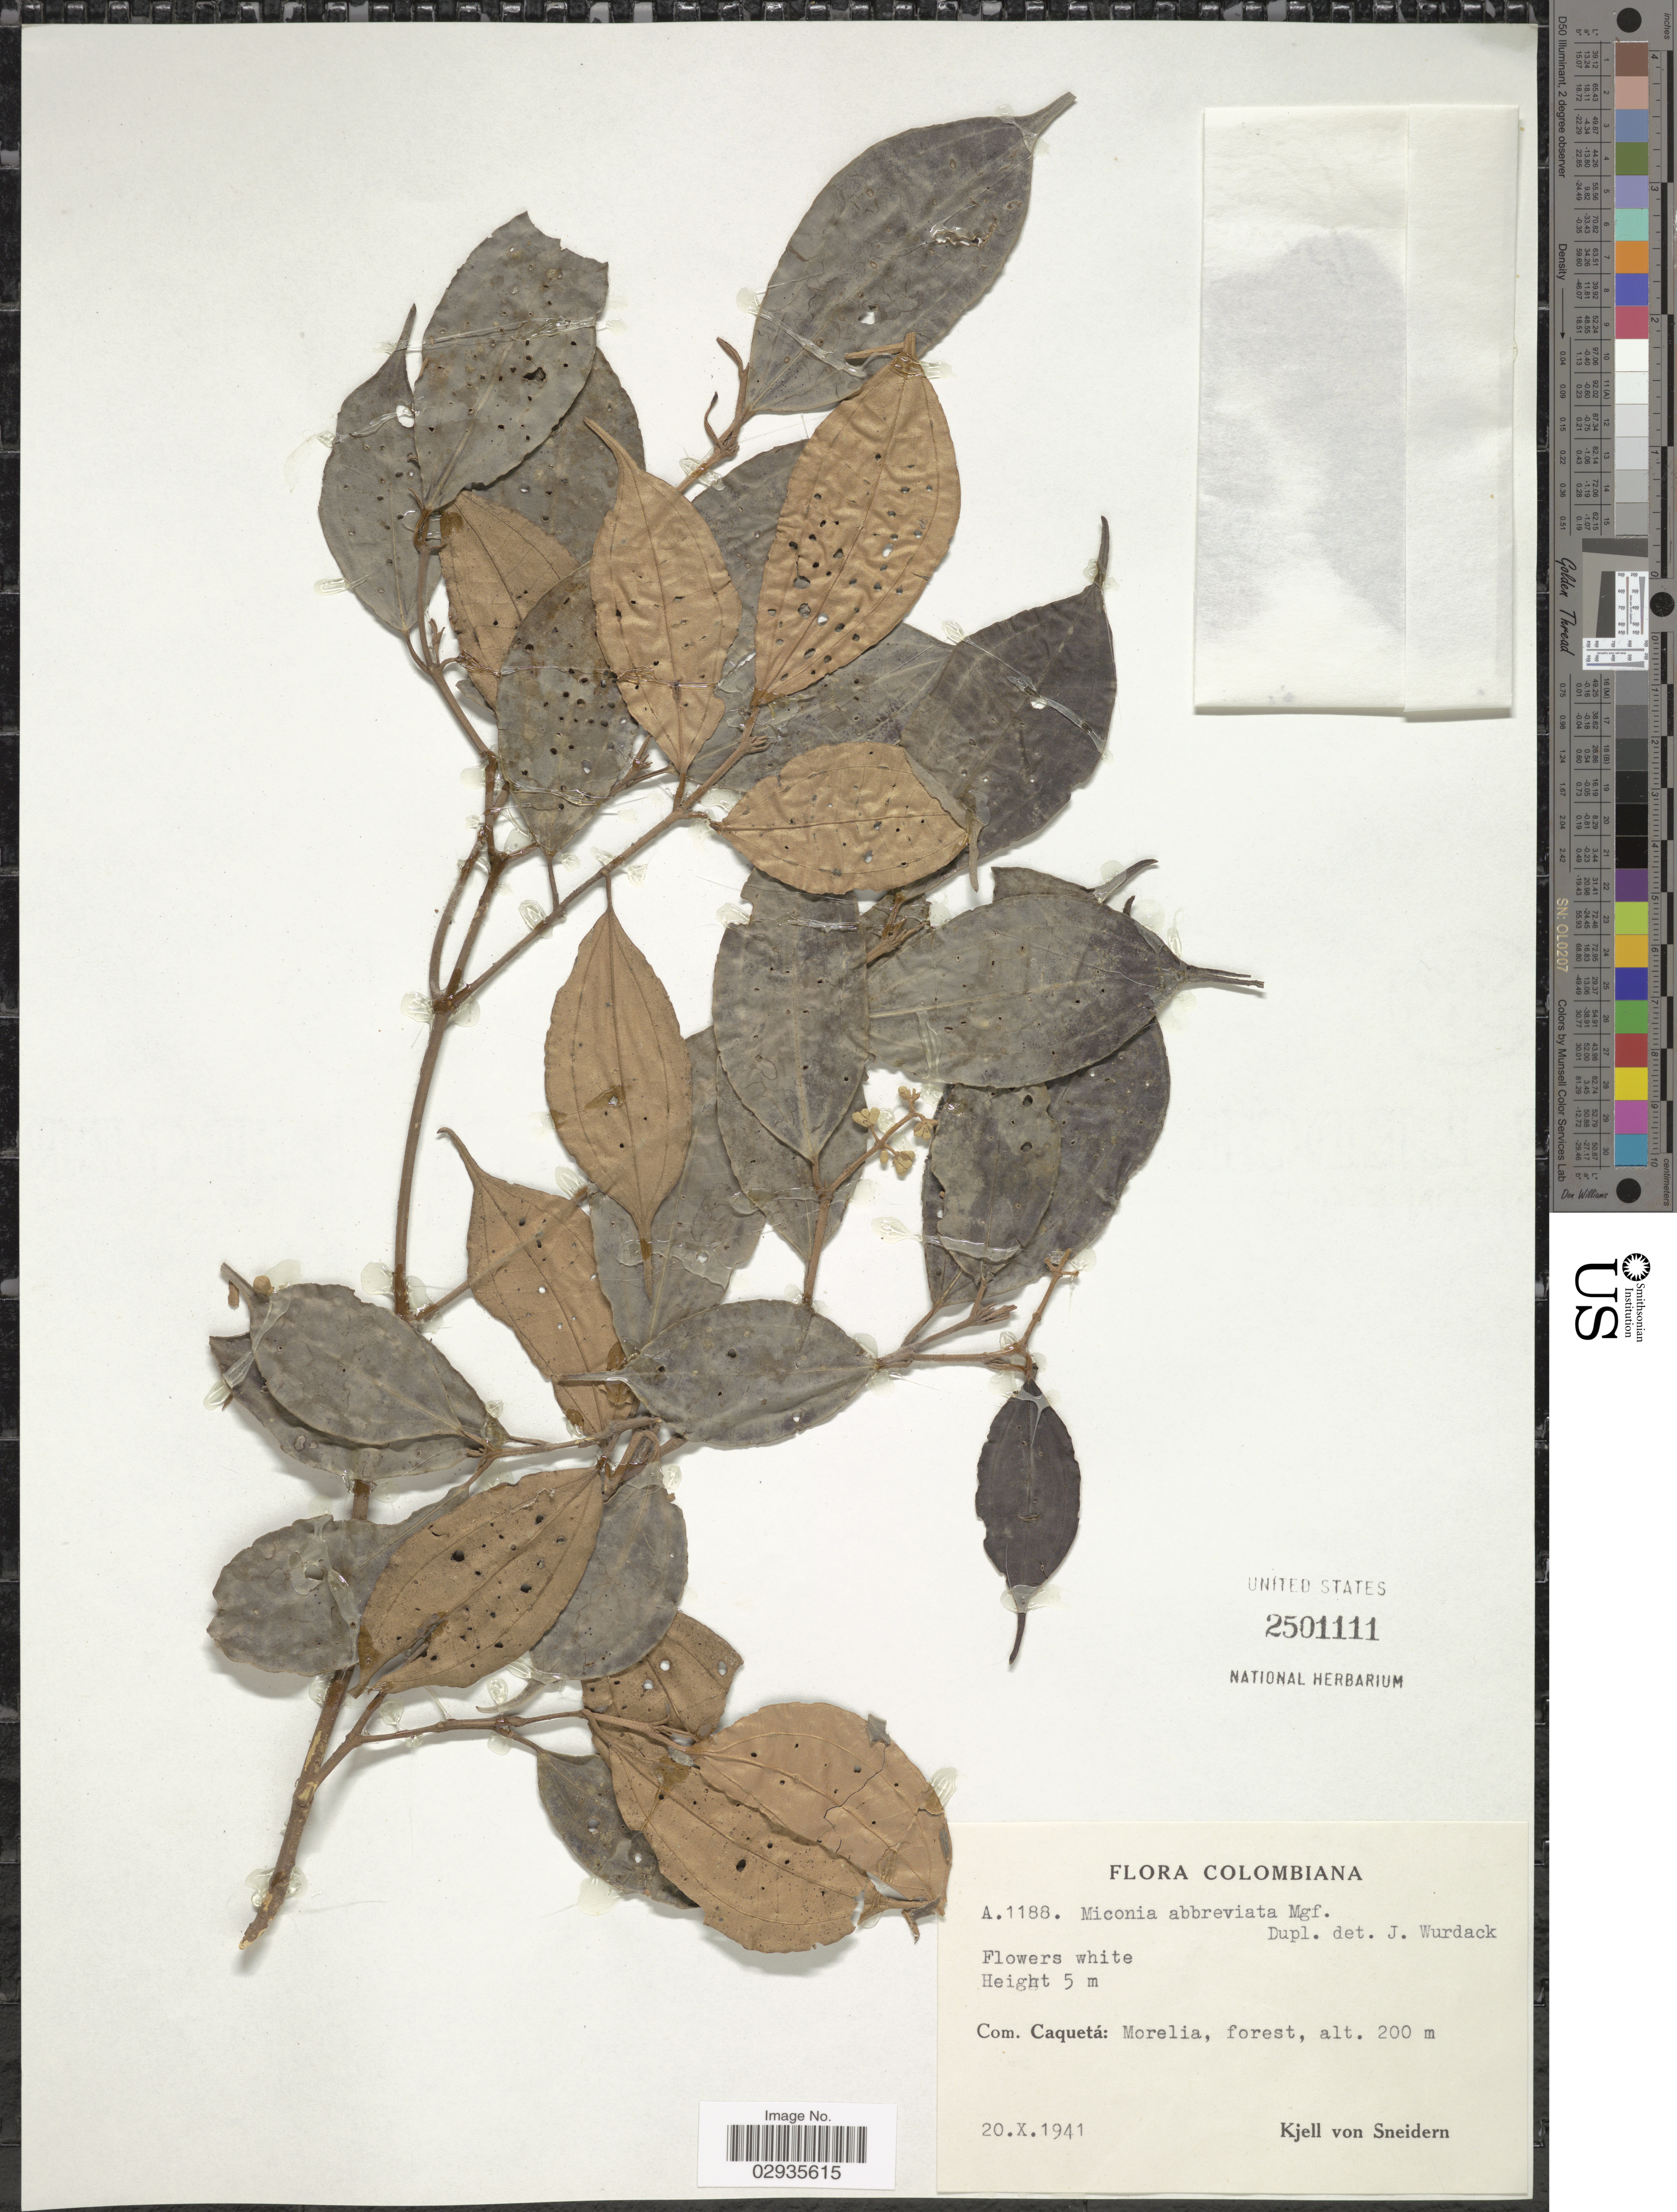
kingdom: Plantae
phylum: Tracheophyta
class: Magnoliopsida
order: Myrtales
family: Melastomataceae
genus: Miconia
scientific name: Miconia abbreviata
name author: Markgr.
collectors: K. von Sneidern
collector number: A1188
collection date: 1941-10-20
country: Colombia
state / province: Caquetá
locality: Com. Caquetá: Morelia.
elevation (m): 200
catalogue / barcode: US 2501111